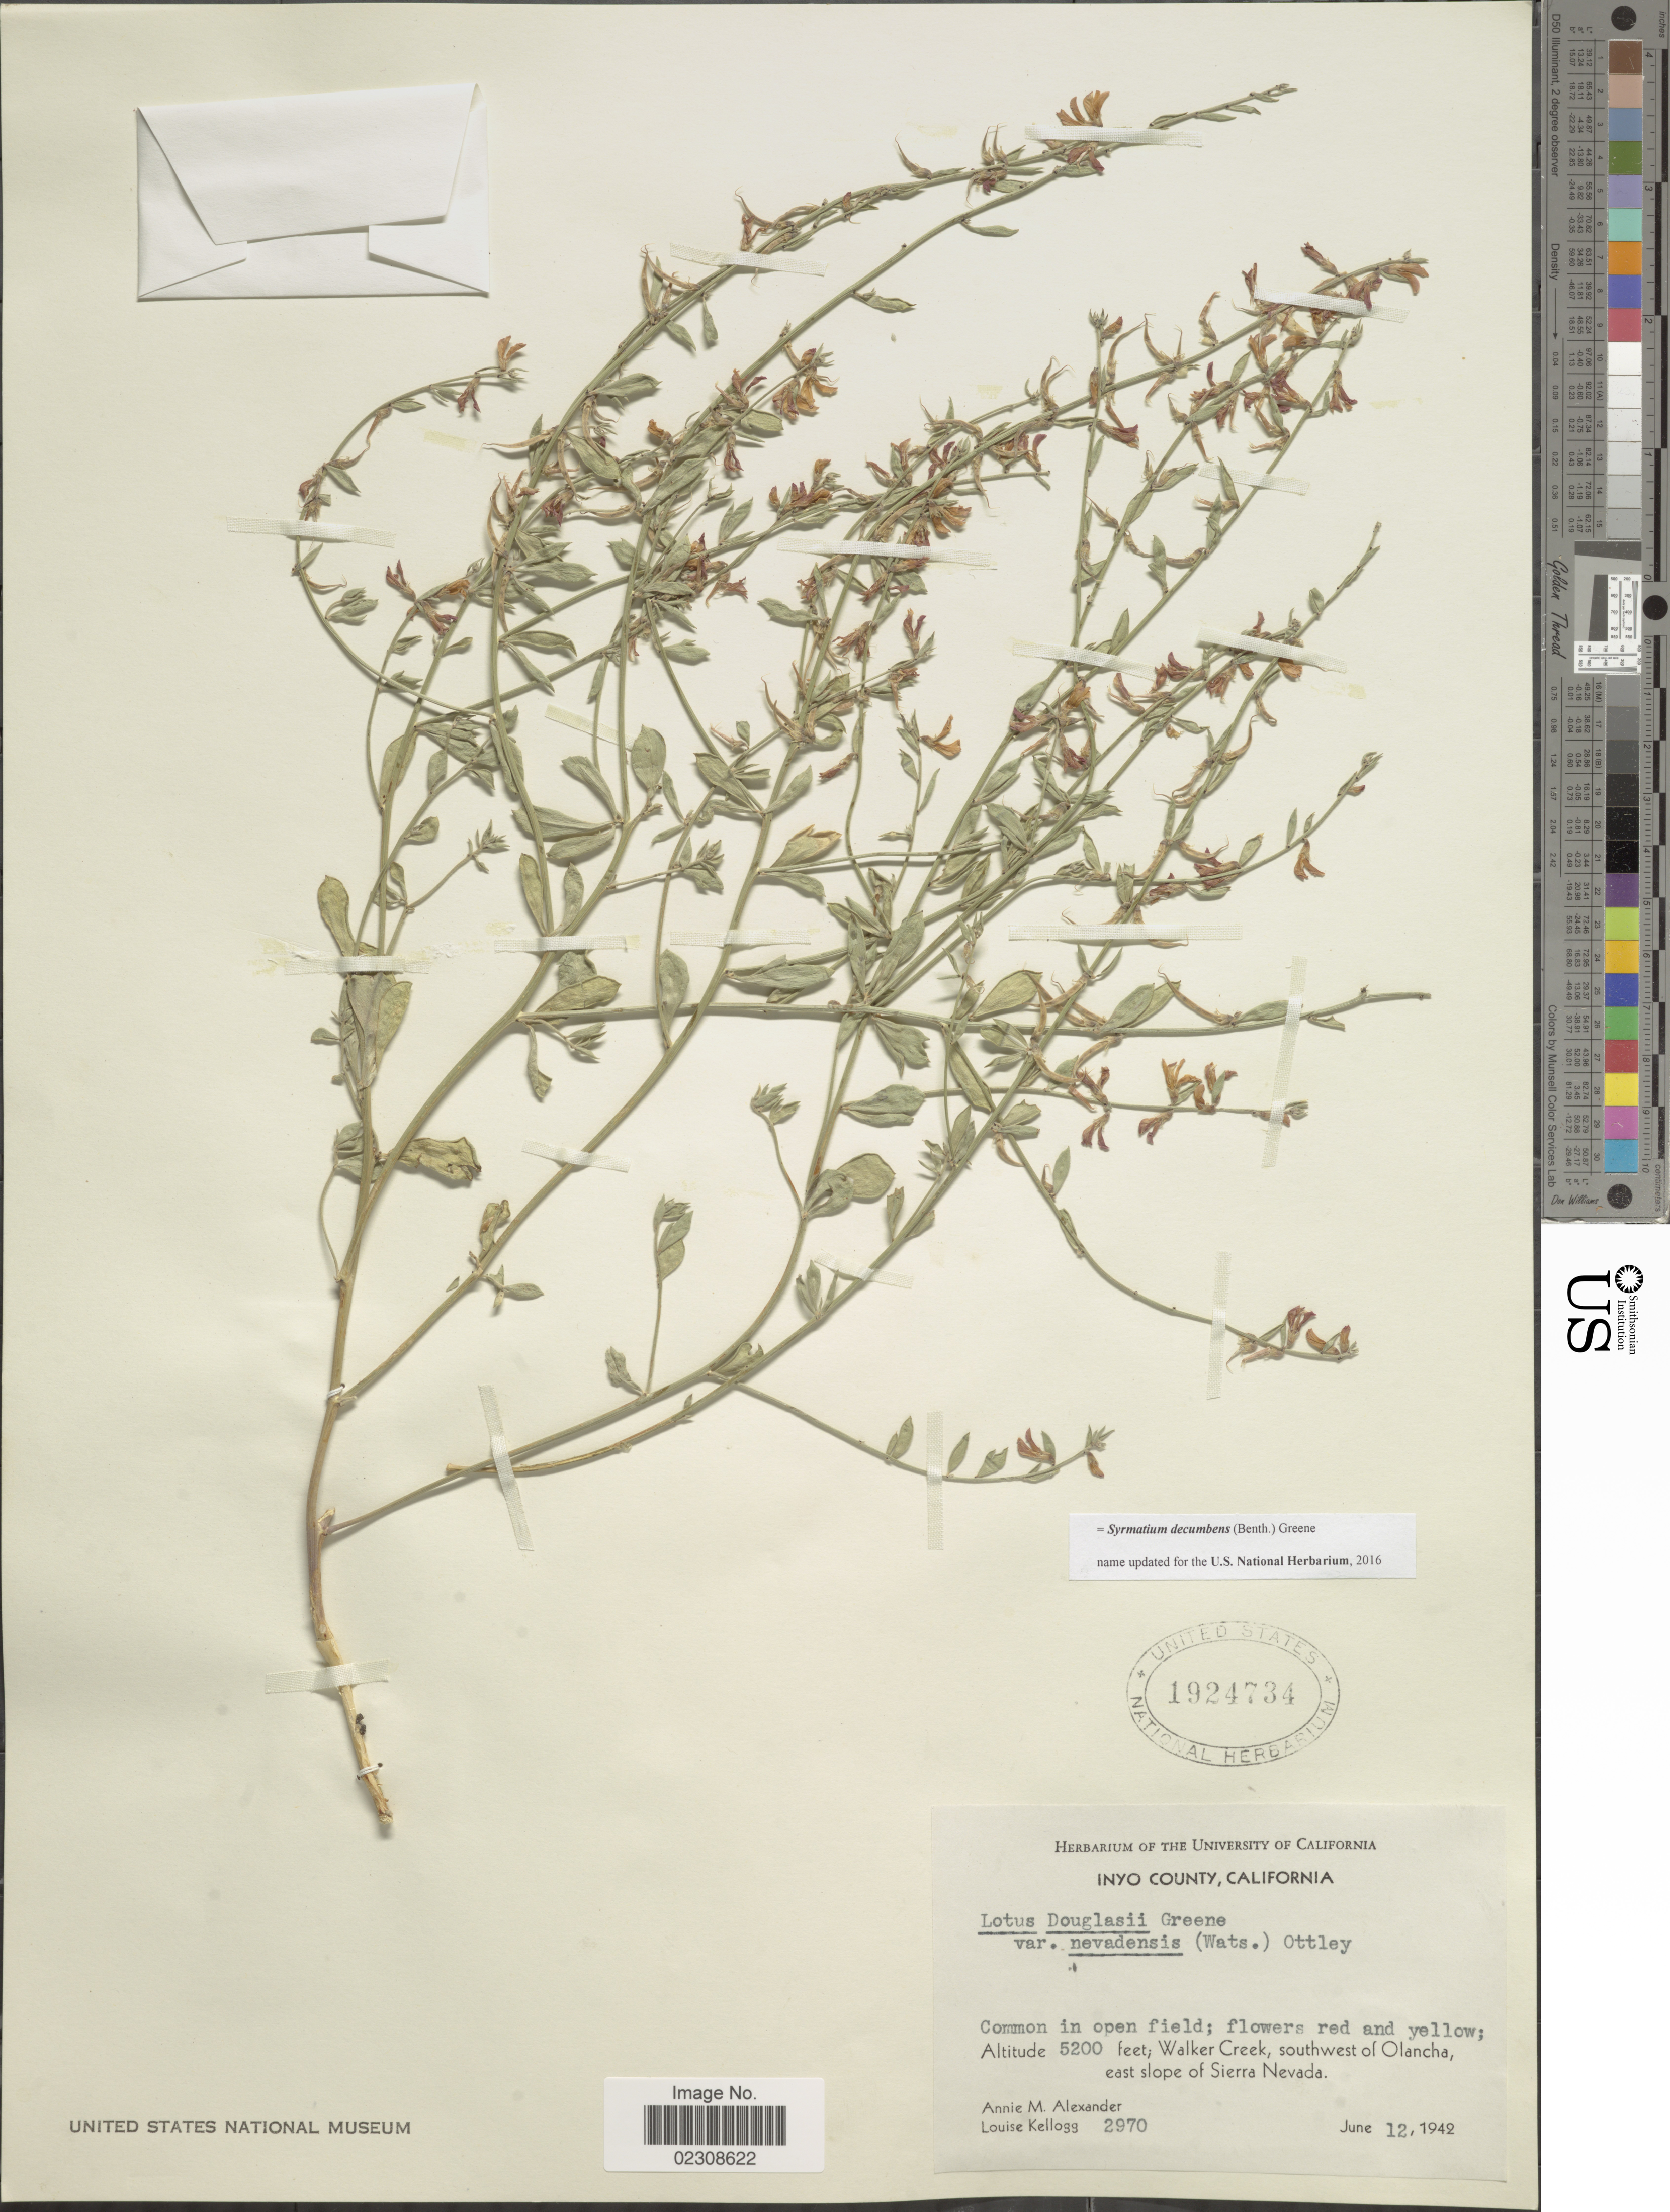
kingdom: Plantae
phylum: Tracheophyta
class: Magnoliopsida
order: Fabales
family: Fabaceae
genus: Syrmatium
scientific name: Syrmatium decumbens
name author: (Benth.) Greene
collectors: A. M. Alexander & L. Kellogg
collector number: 2970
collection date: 1942-06-12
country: United States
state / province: California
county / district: Inyo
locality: Inyo County. Walker Creek, southwest of Olancha, east slope of Sierra Nevada.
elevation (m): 1585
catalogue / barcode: US 1924734